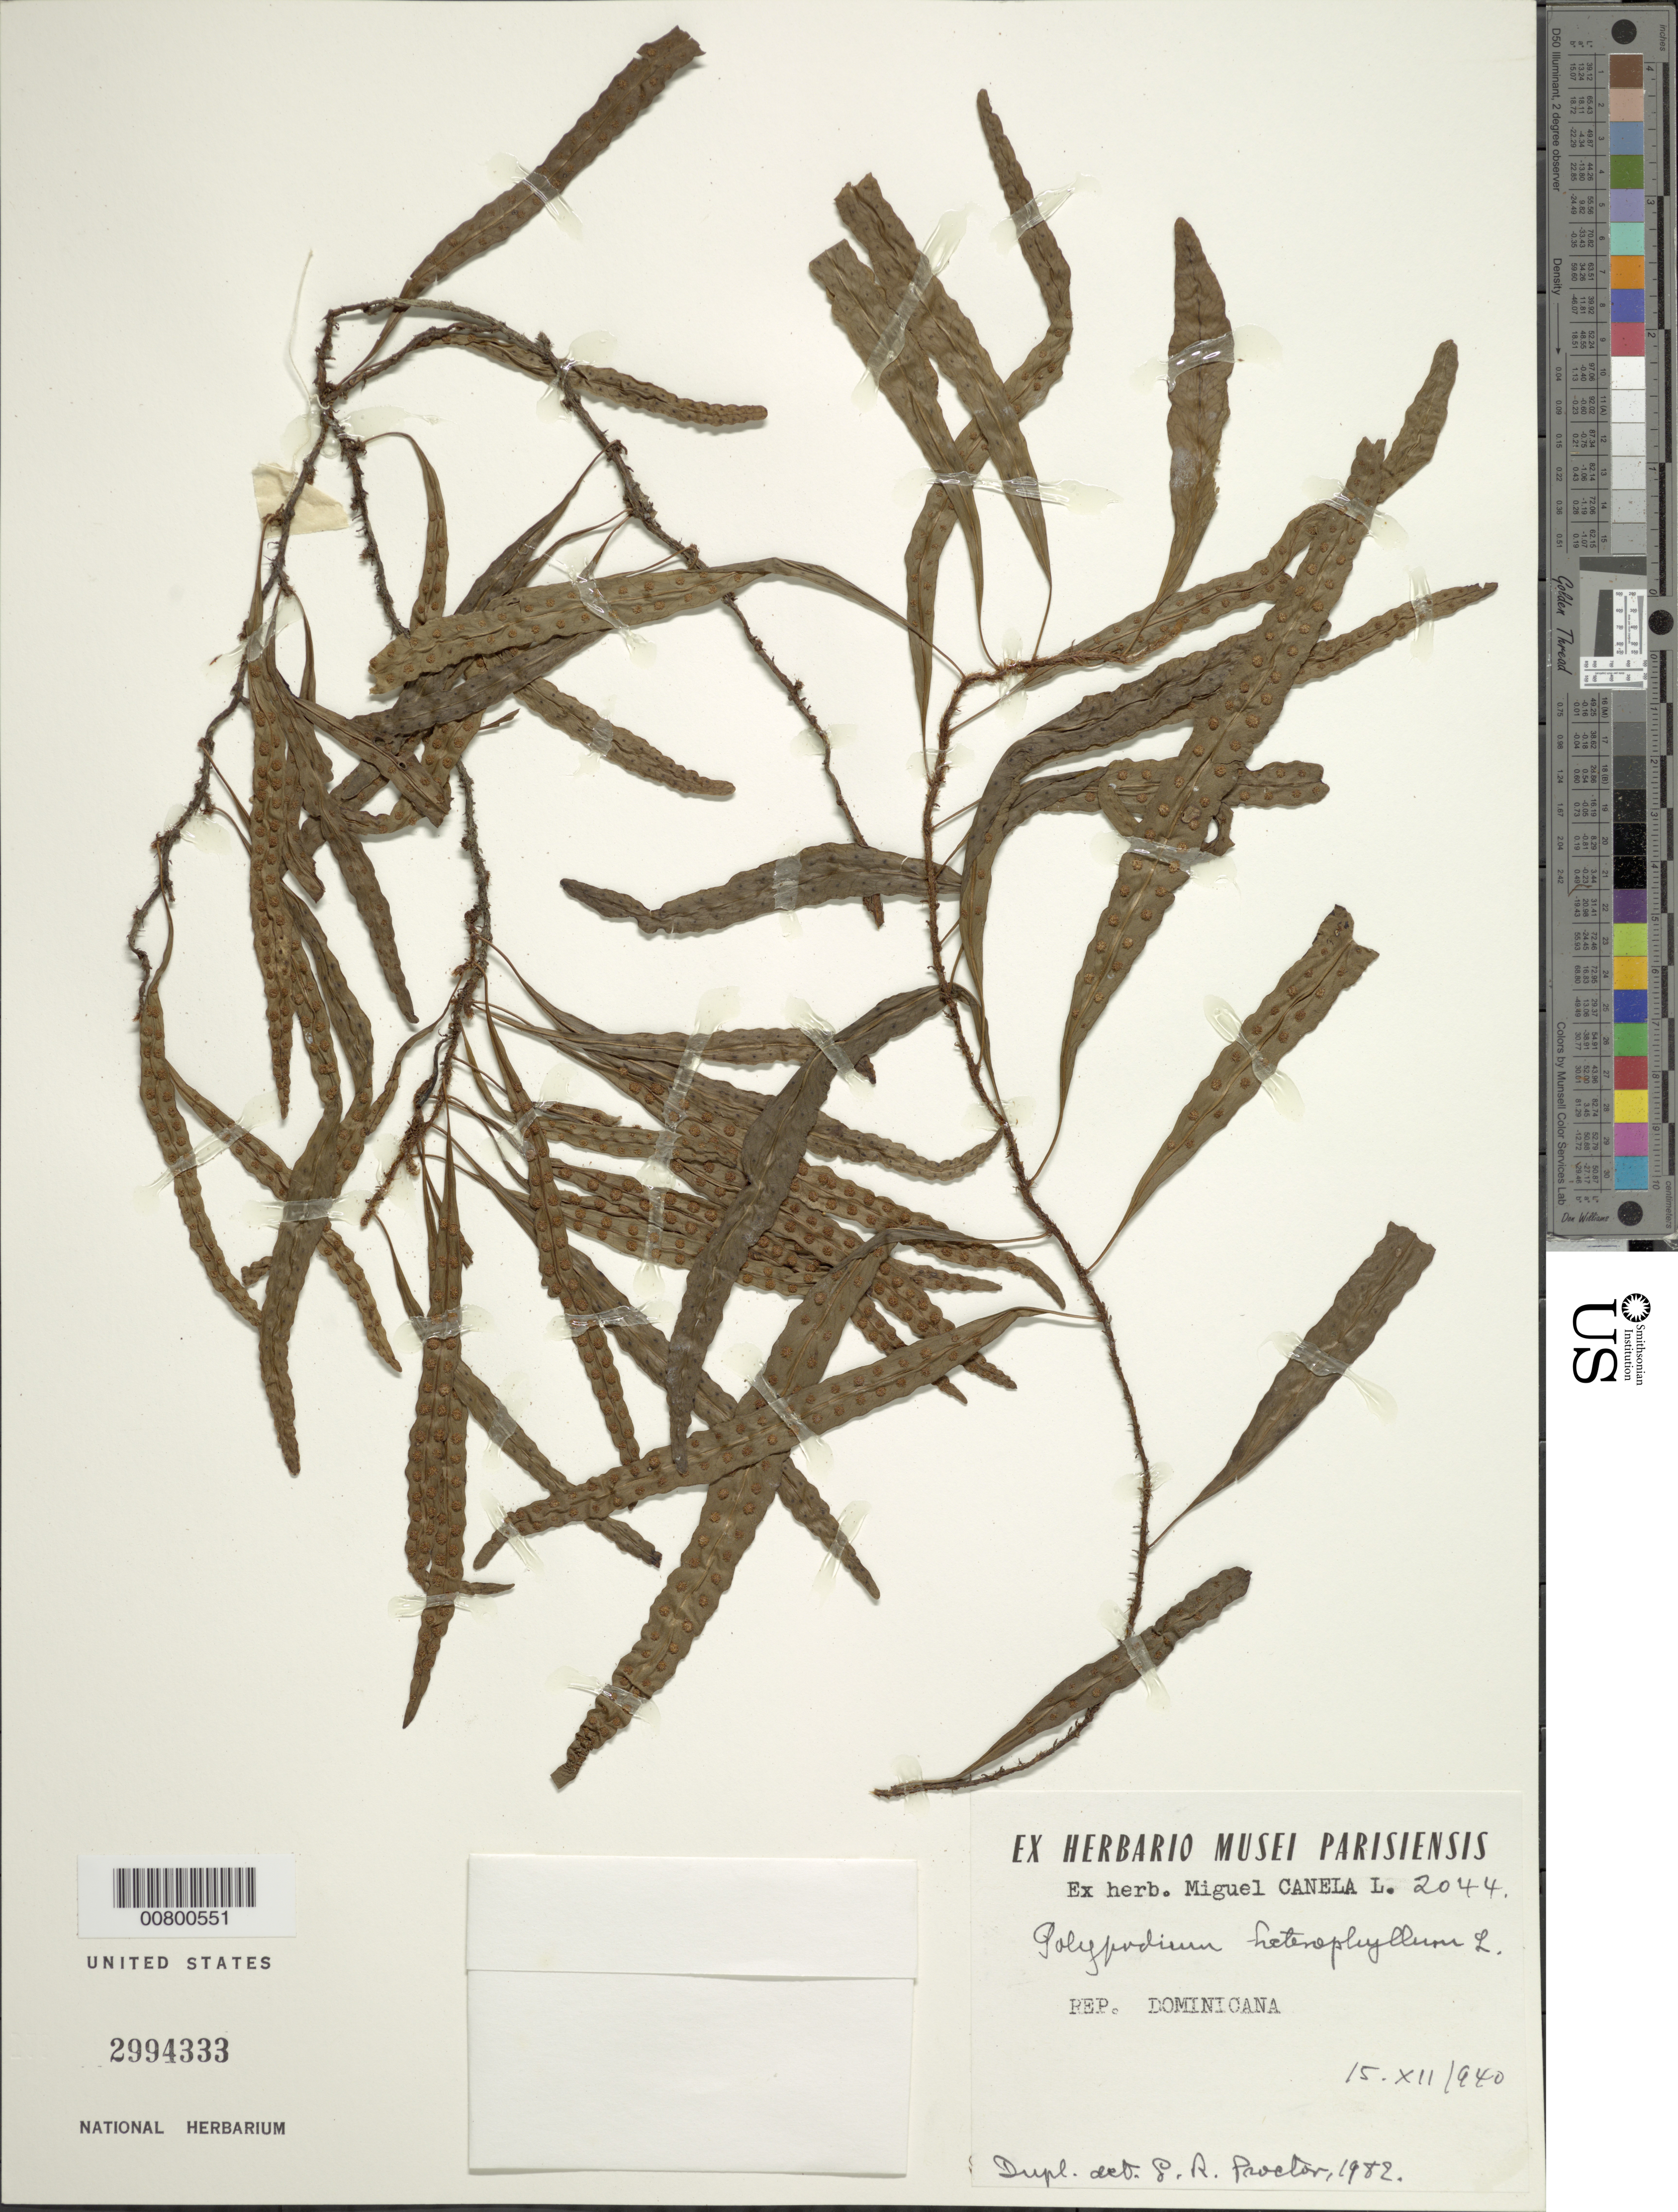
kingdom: Plantae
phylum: Tracheophyta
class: Polypodiopsida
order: Polypodiales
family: Polypodiaceae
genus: Microgramma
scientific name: Microgramma heterophylla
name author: (L.) Wherry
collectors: M. Canela Lazaro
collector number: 2044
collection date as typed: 15 Dec 1940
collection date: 1940-12-15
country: Dominican Republic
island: Hispaniola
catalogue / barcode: US 2994333